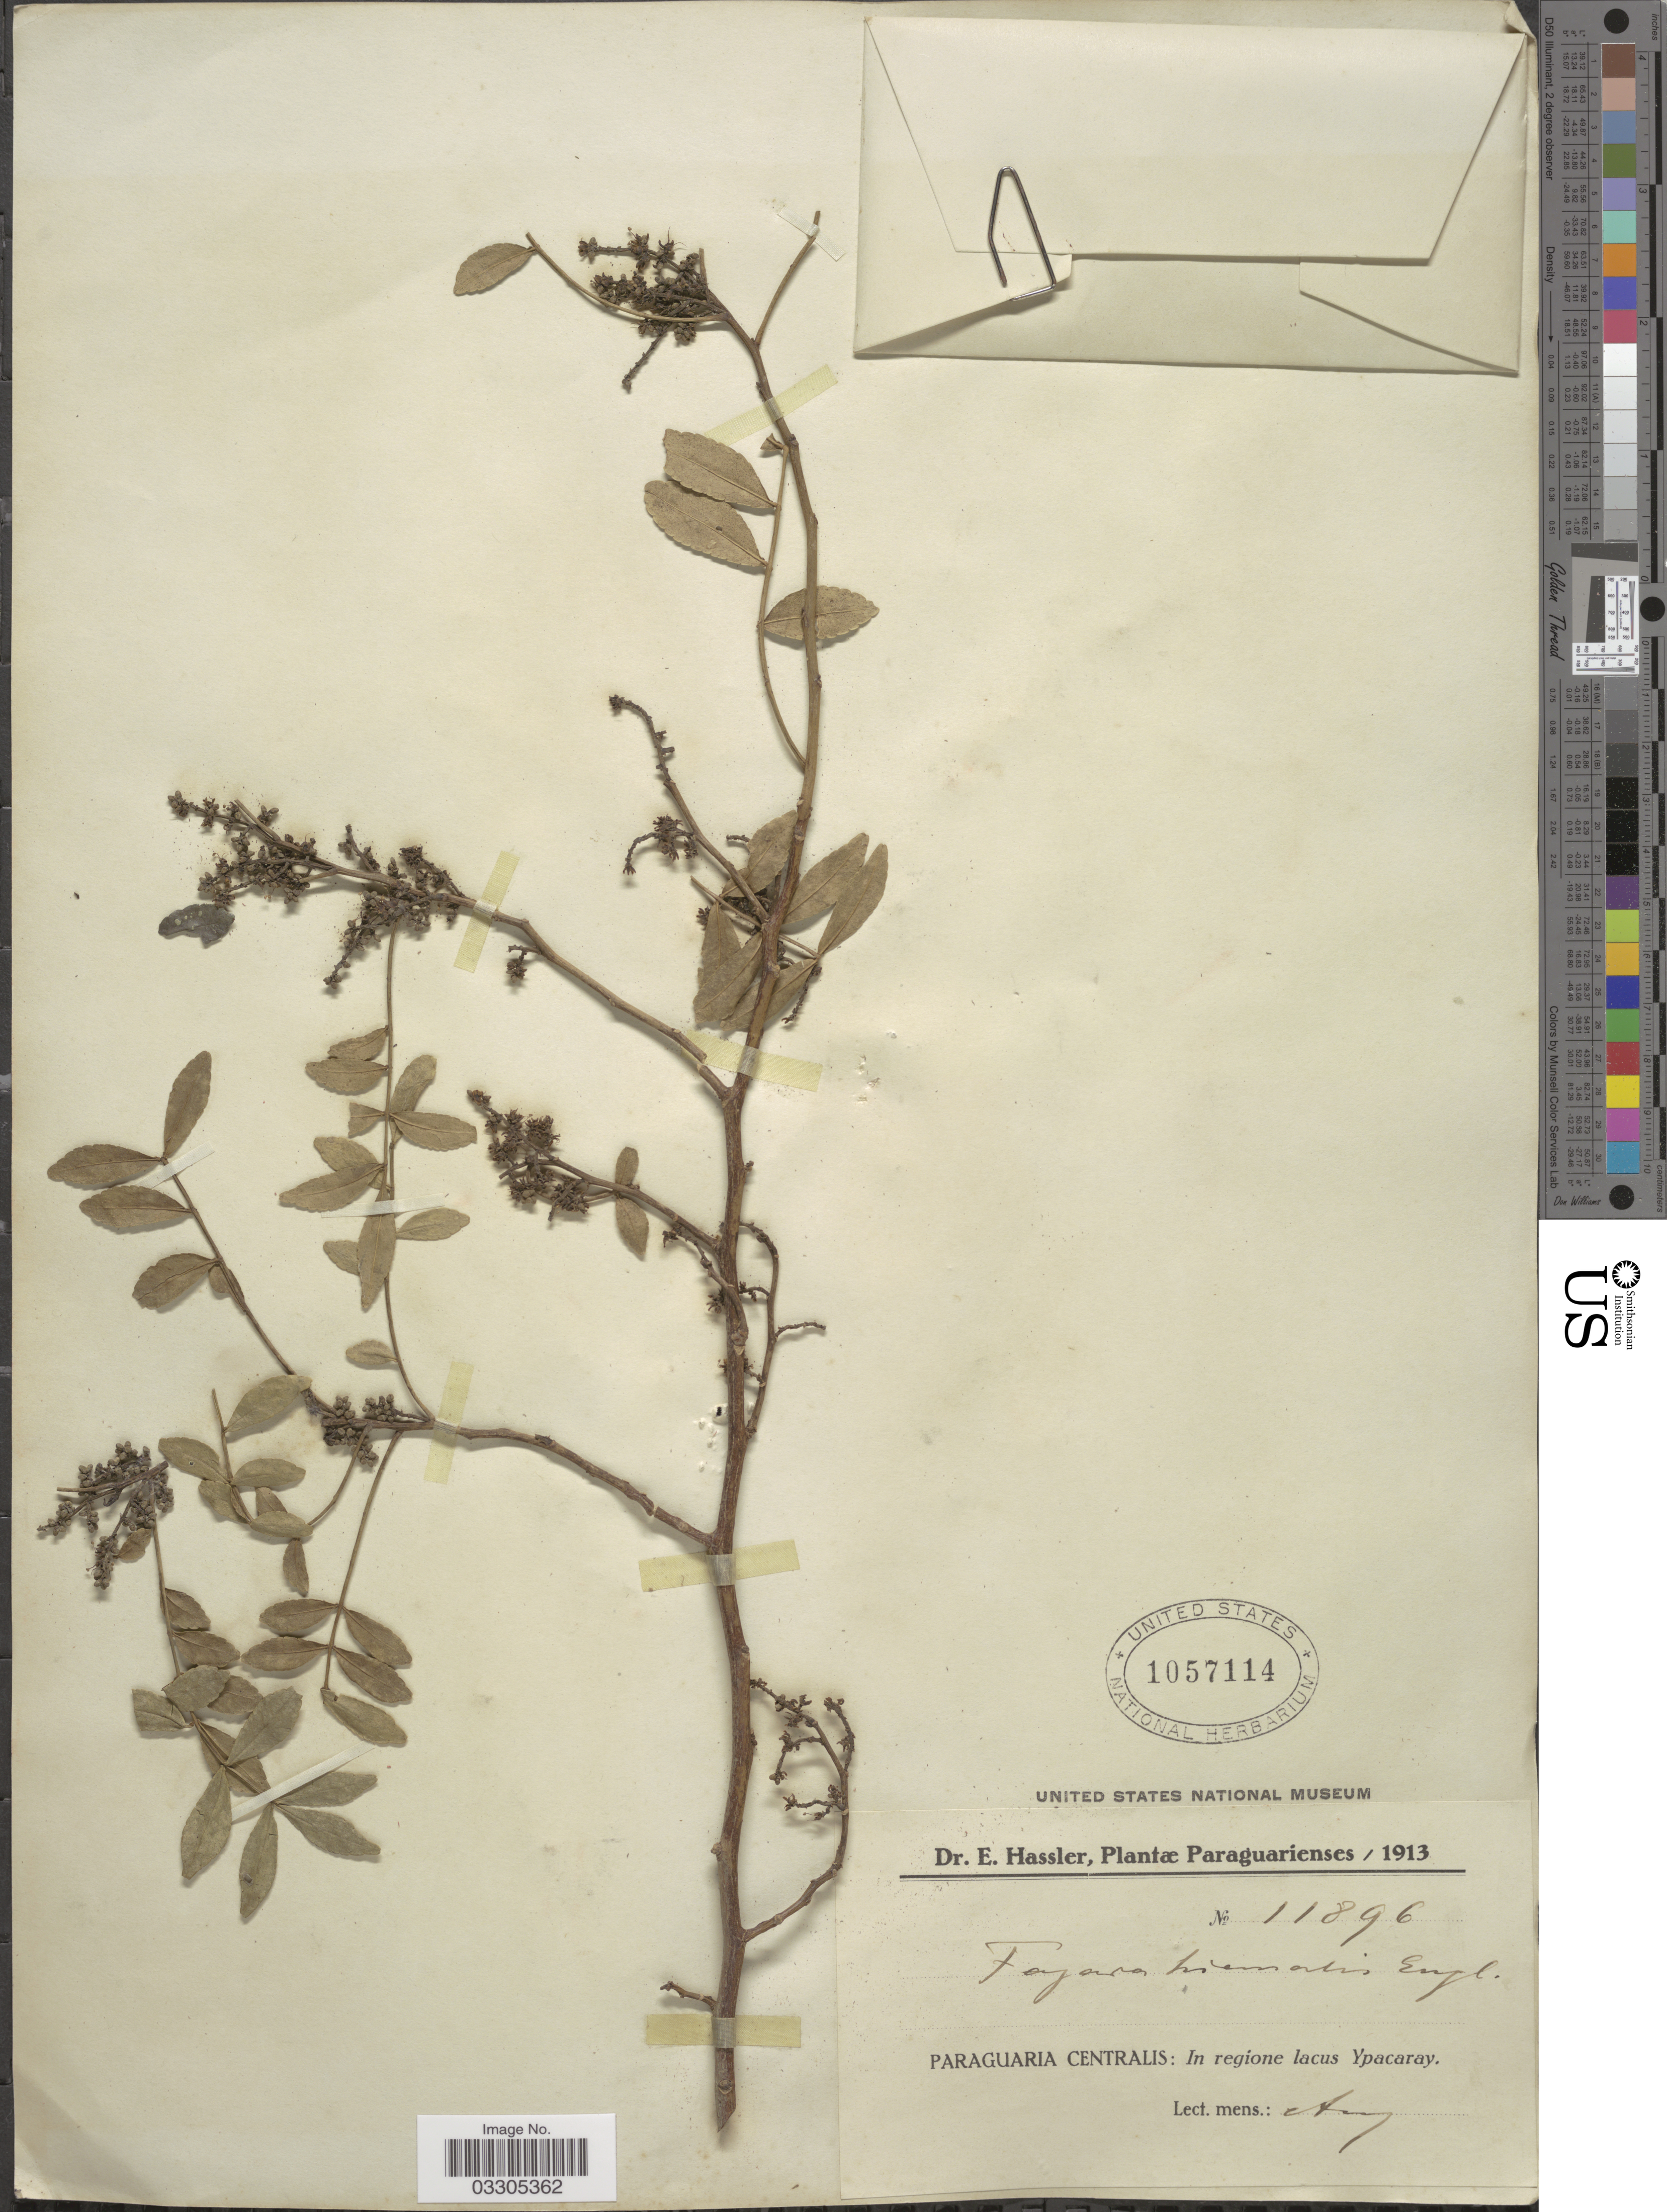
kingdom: Plantae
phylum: Tracheophyta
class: Magnoliopsida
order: Sapindales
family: Rutaceae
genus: Zanthoxylum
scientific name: Zanthoxylum hiemalis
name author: A. St.-Hil.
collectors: E. Hassler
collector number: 11896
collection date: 1913-08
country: Paraguay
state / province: Central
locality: Paraguaria Centralis: In regione lacus Ypacaray.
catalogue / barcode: US 1057114